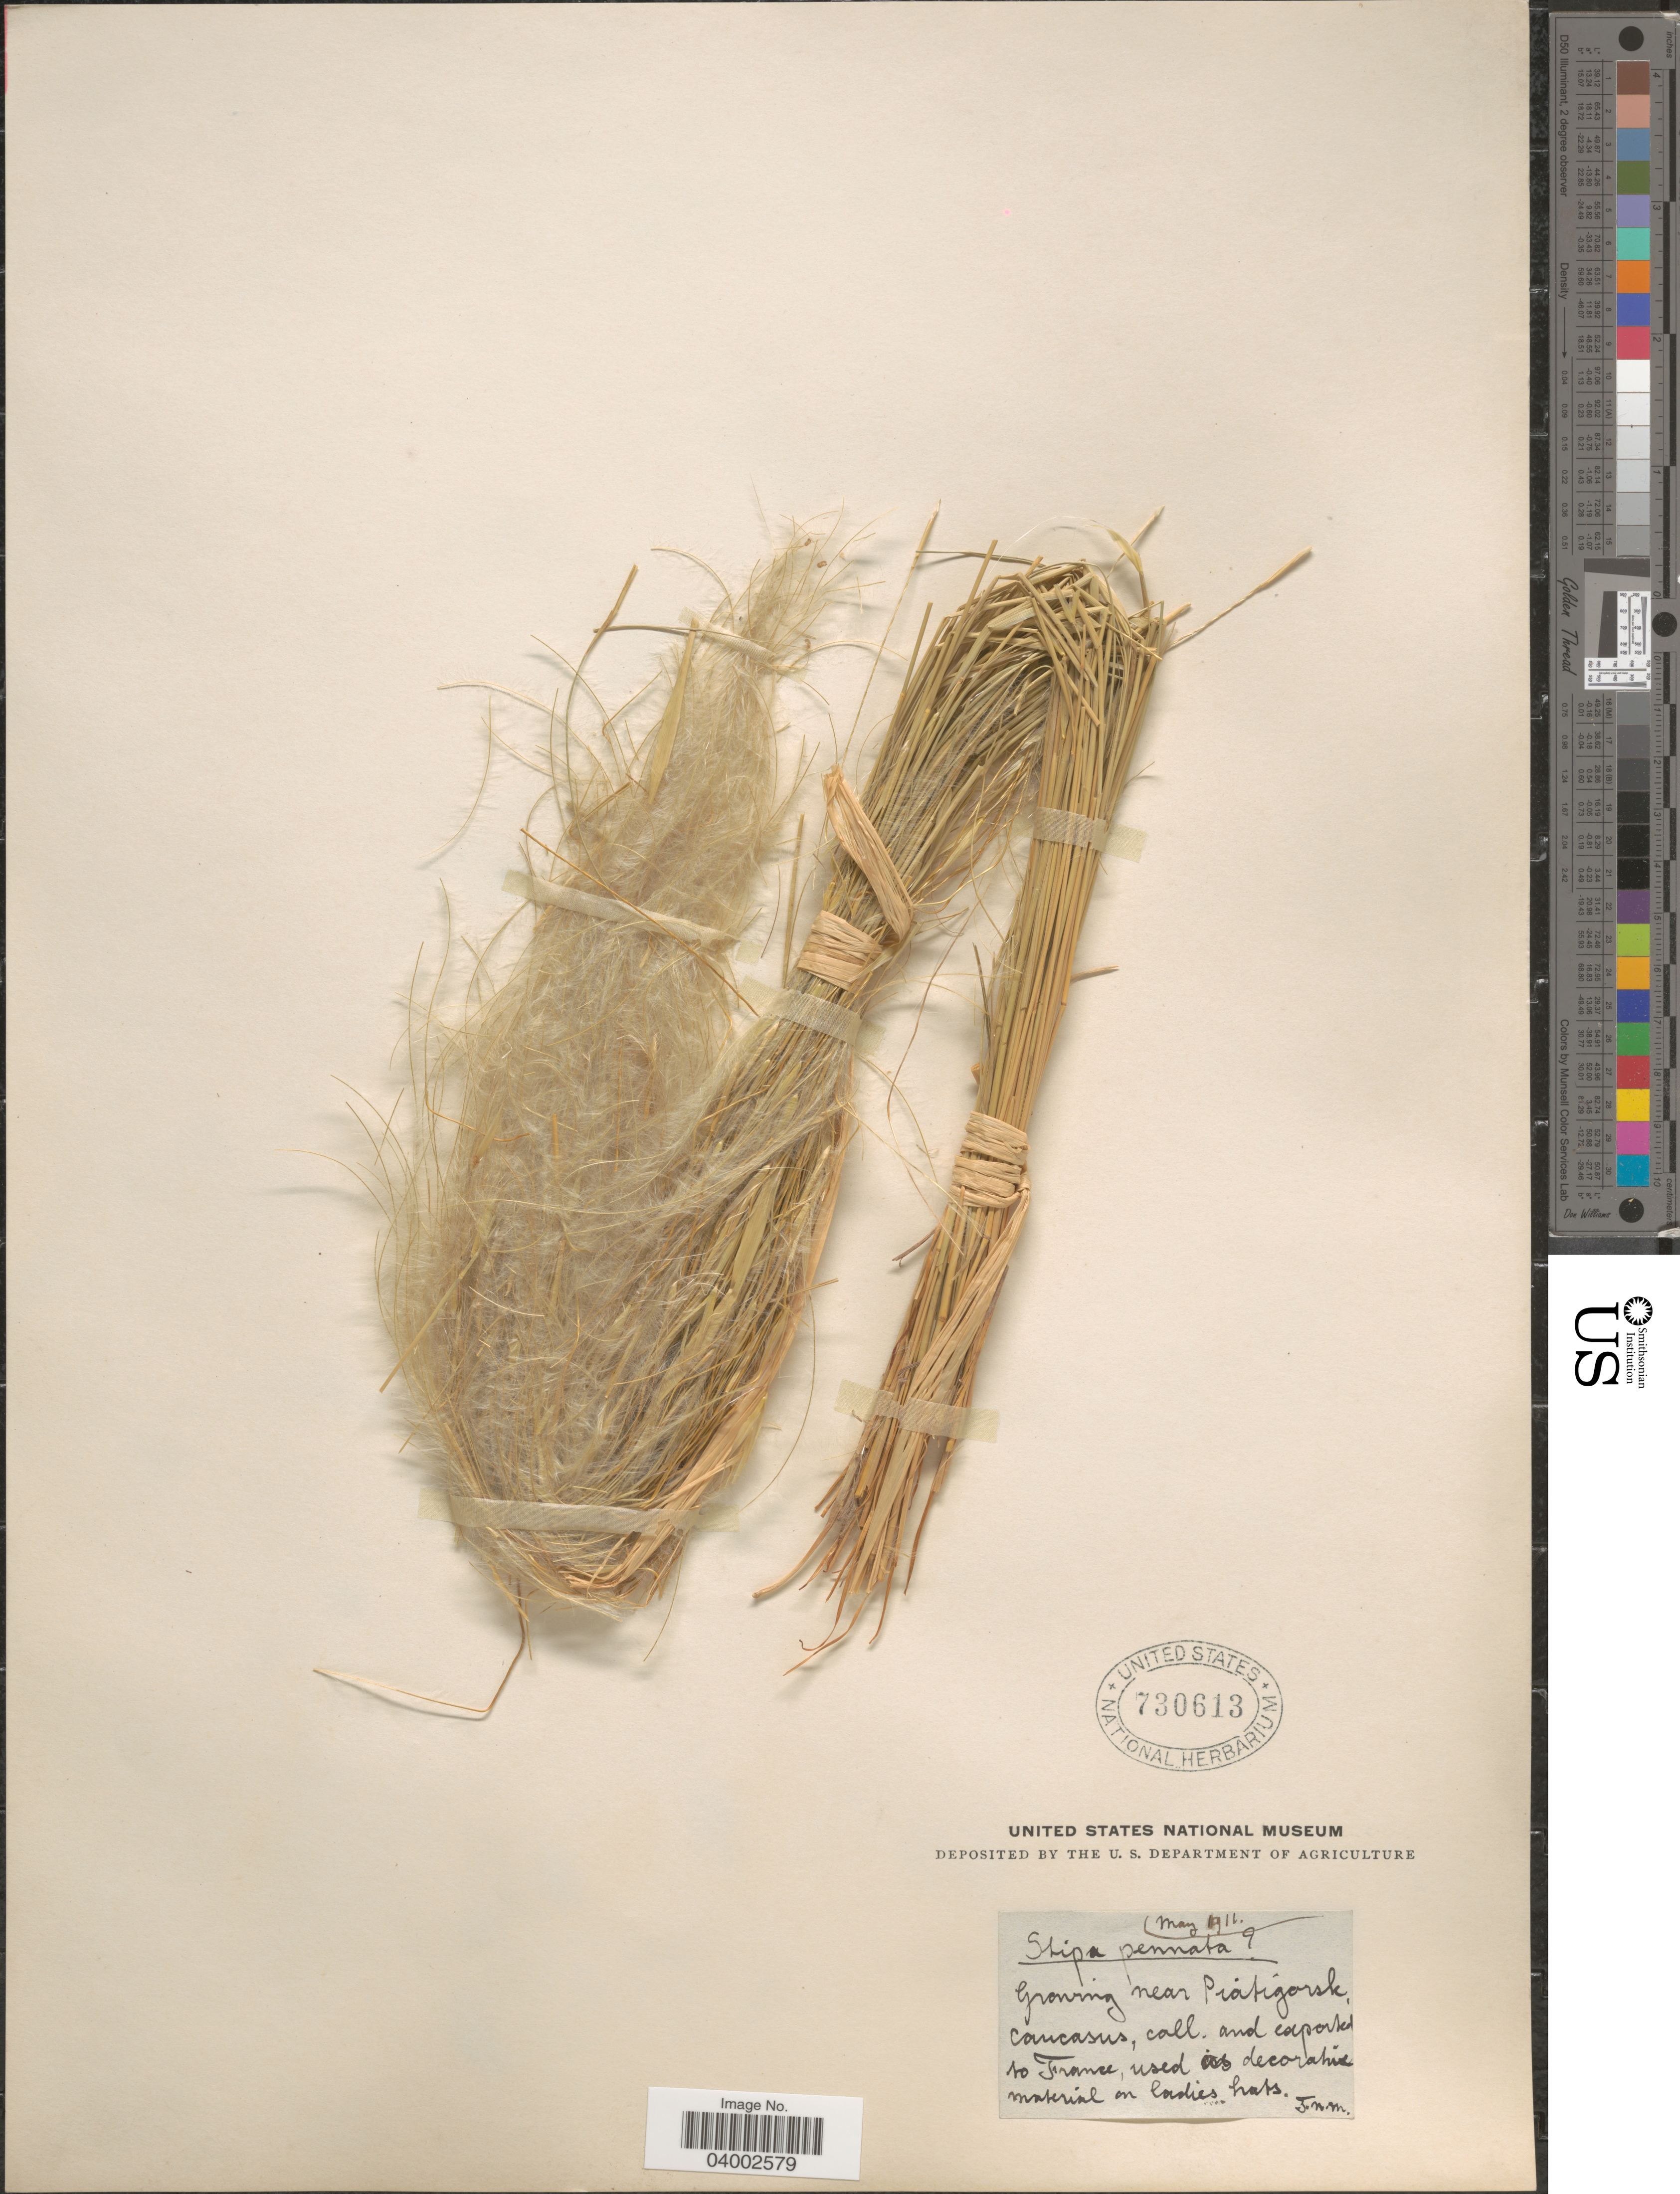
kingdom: Plantae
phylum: Tracheophyta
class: Liliopsida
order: Poales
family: Poaceae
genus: Stipa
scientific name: Stipa pennata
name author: L.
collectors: J. N. M.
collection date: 1911-05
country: Russian Federation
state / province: Stavropol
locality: Growing near Piatigorsk, Caucasus.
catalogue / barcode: US 730613